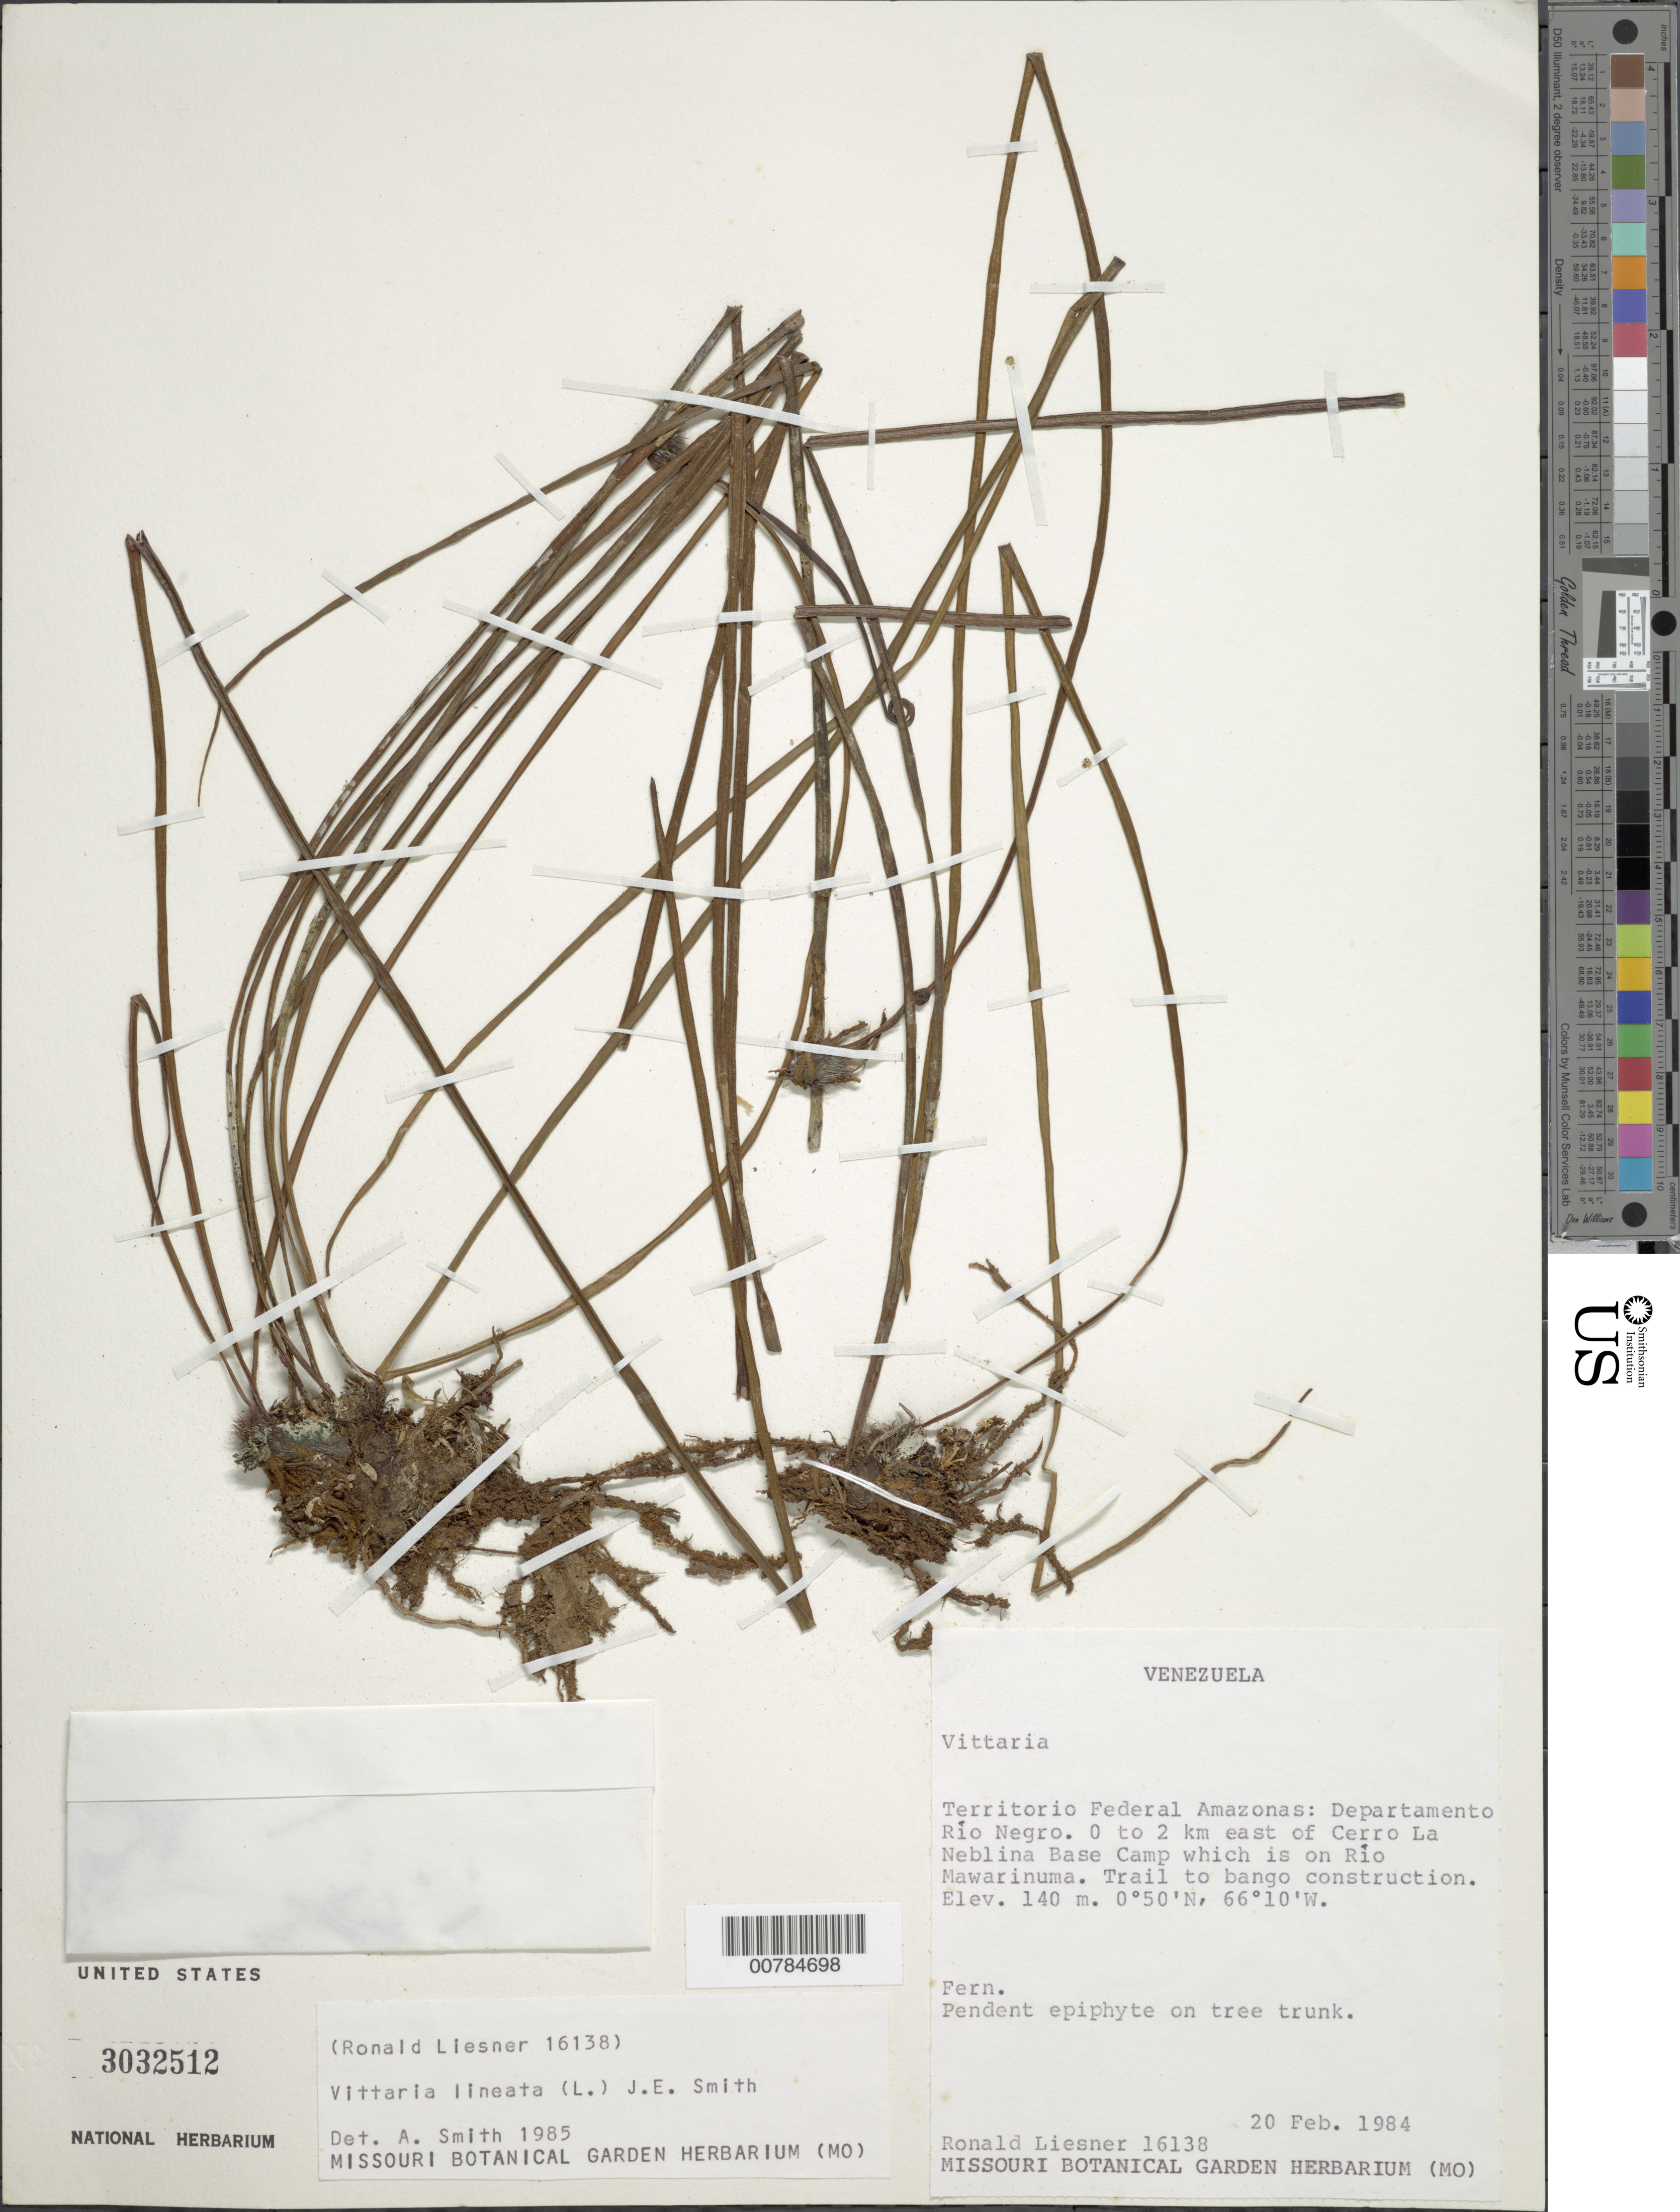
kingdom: Plantae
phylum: Tracheophyta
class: Polypodiopsida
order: Polypodiales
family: Pteridaceae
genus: Vittaria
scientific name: Vittaria lineata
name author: (L.) Sm.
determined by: Smith, A.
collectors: R. L. Liesner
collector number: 16138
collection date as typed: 20-Feb-84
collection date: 1984-02-20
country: Venezuela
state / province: Amazonas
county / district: Río Negro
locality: Río Mawarinuma, 0-2 km E of Cerro de La Neblina Base Camp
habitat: Trail to bango construction; on tree trunk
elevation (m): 140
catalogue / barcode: US 3032512